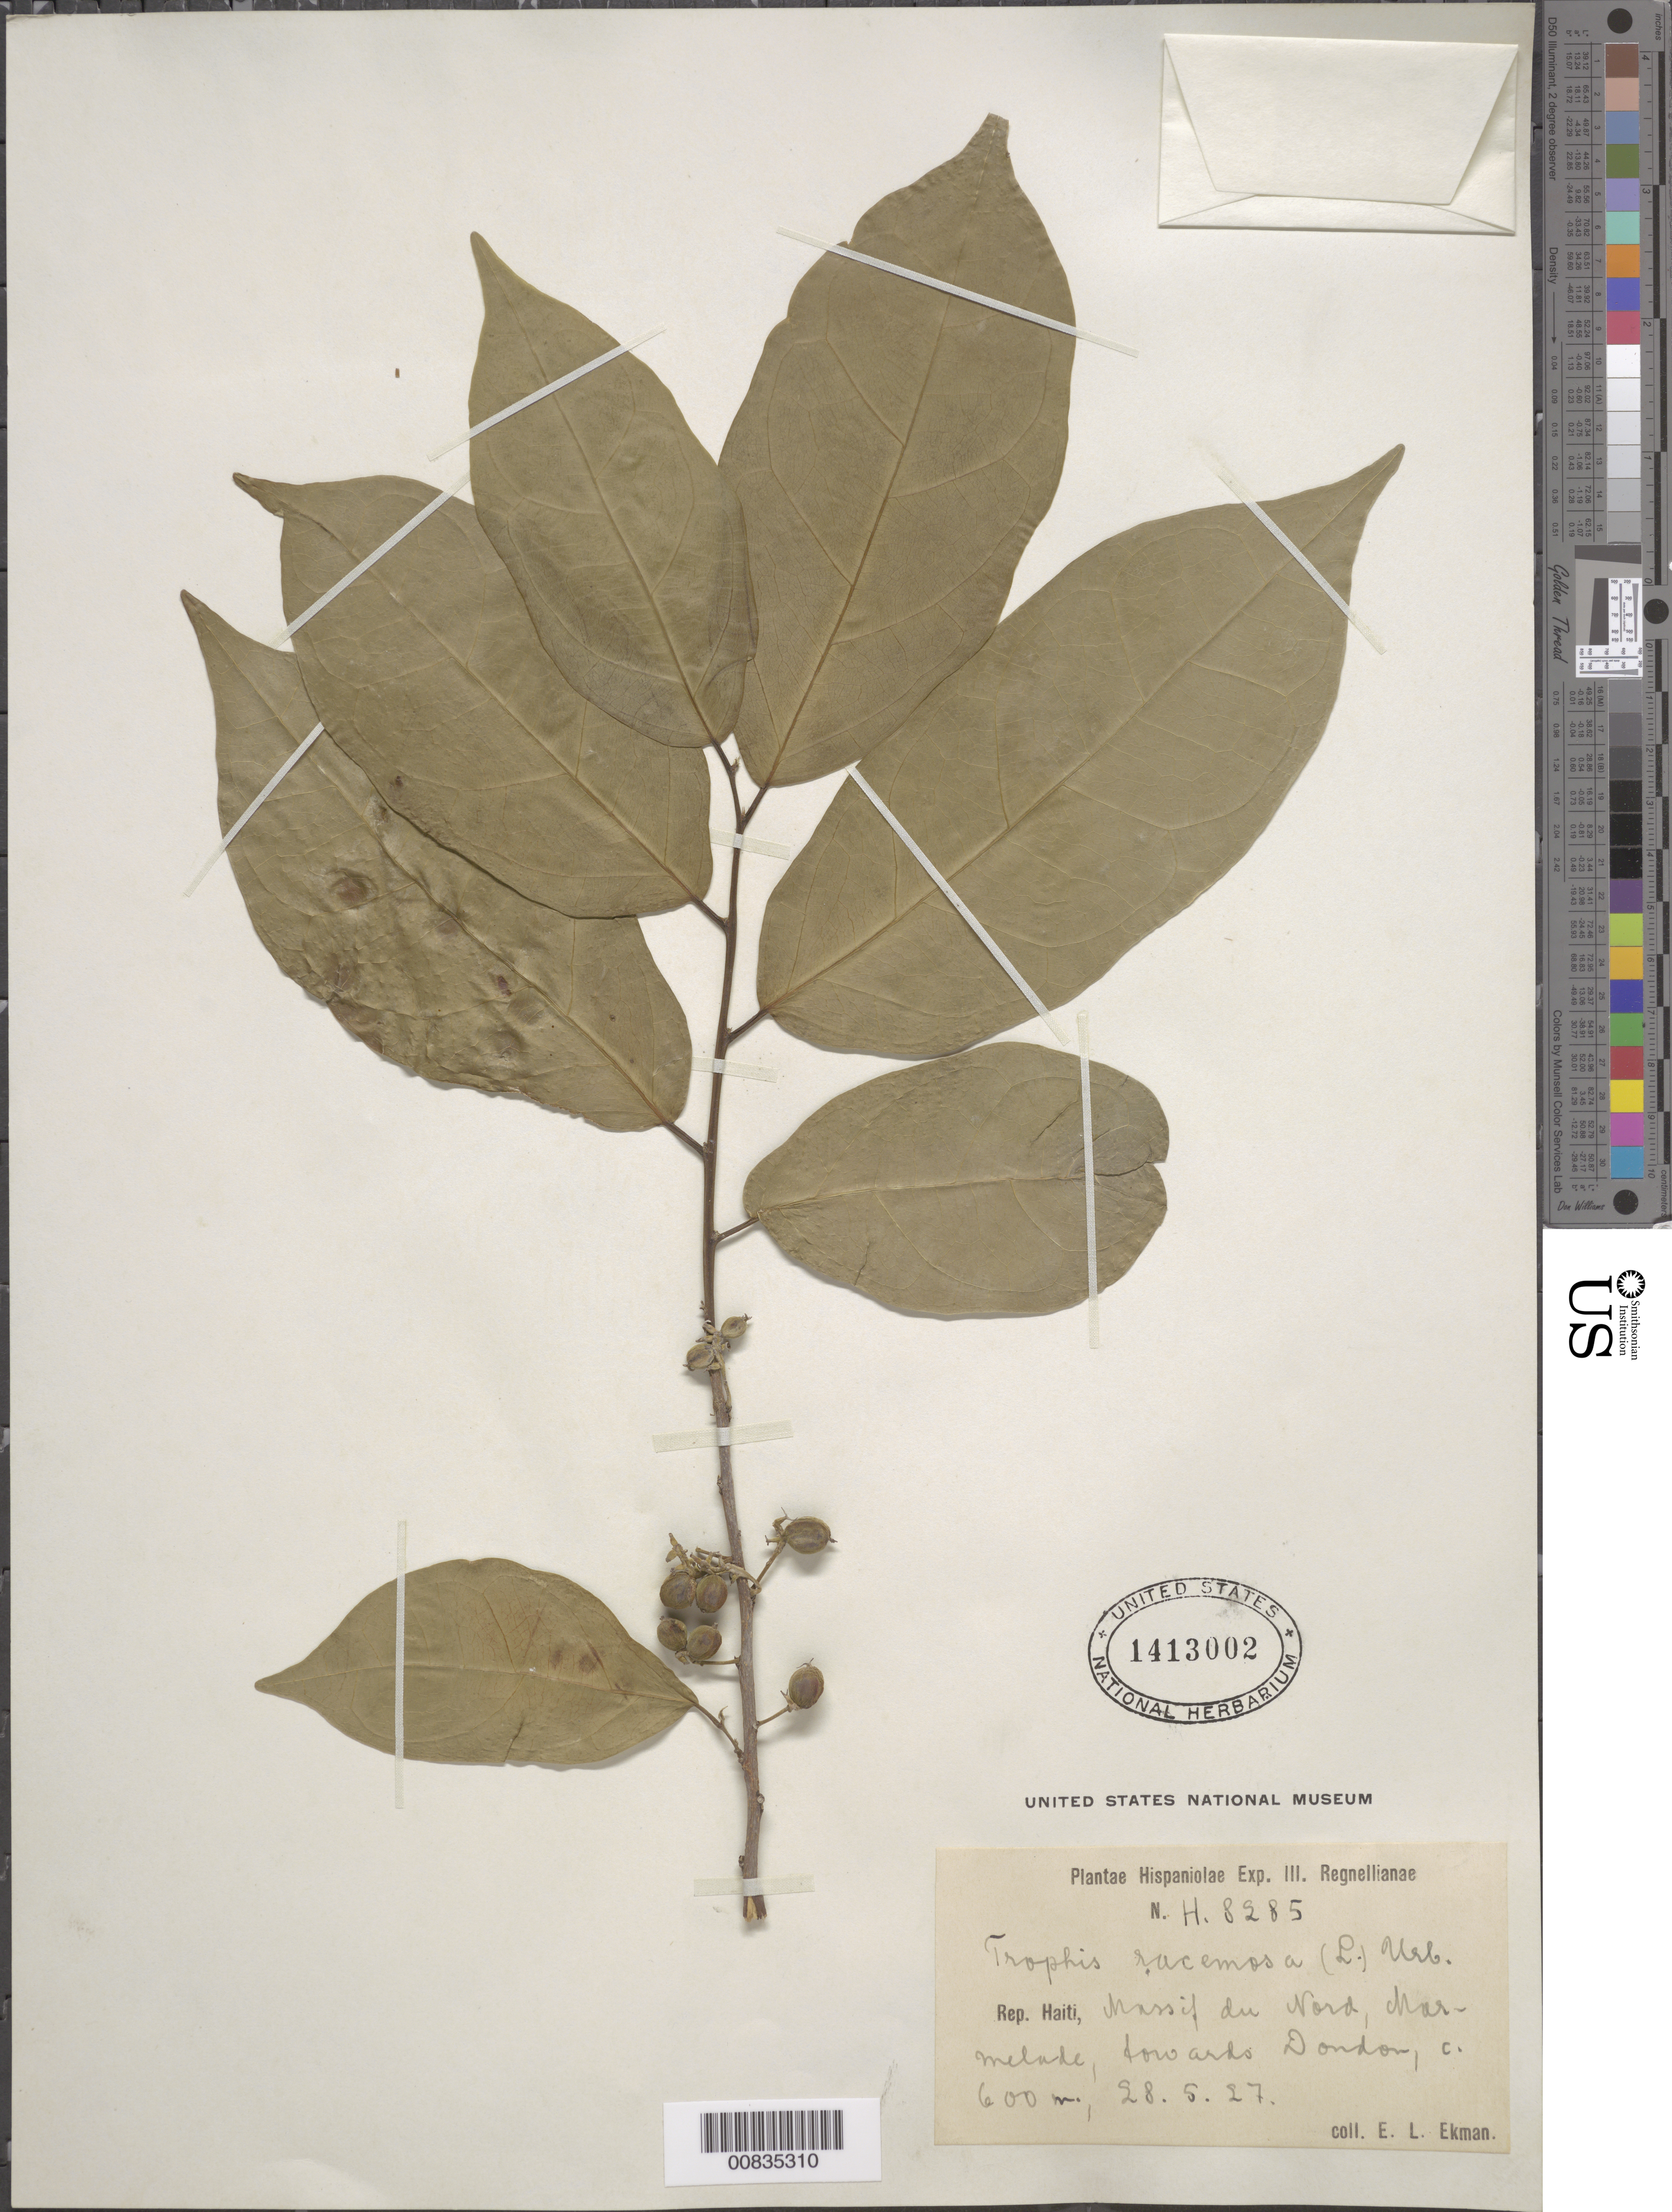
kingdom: Plantae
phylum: Tracheophyta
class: Magnoliopsida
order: Rosales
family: Moraceae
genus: Trophis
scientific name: Trophis racemosa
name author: (L.) Urb.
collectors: E. L. Ekman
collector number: H 8285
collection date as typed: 28 May 1927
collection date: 1927-05-28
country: Haiti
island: Hispaniola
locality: Massif du Nord, Marmelade, towards Dondon.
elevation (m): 600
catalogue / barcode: US 1413002